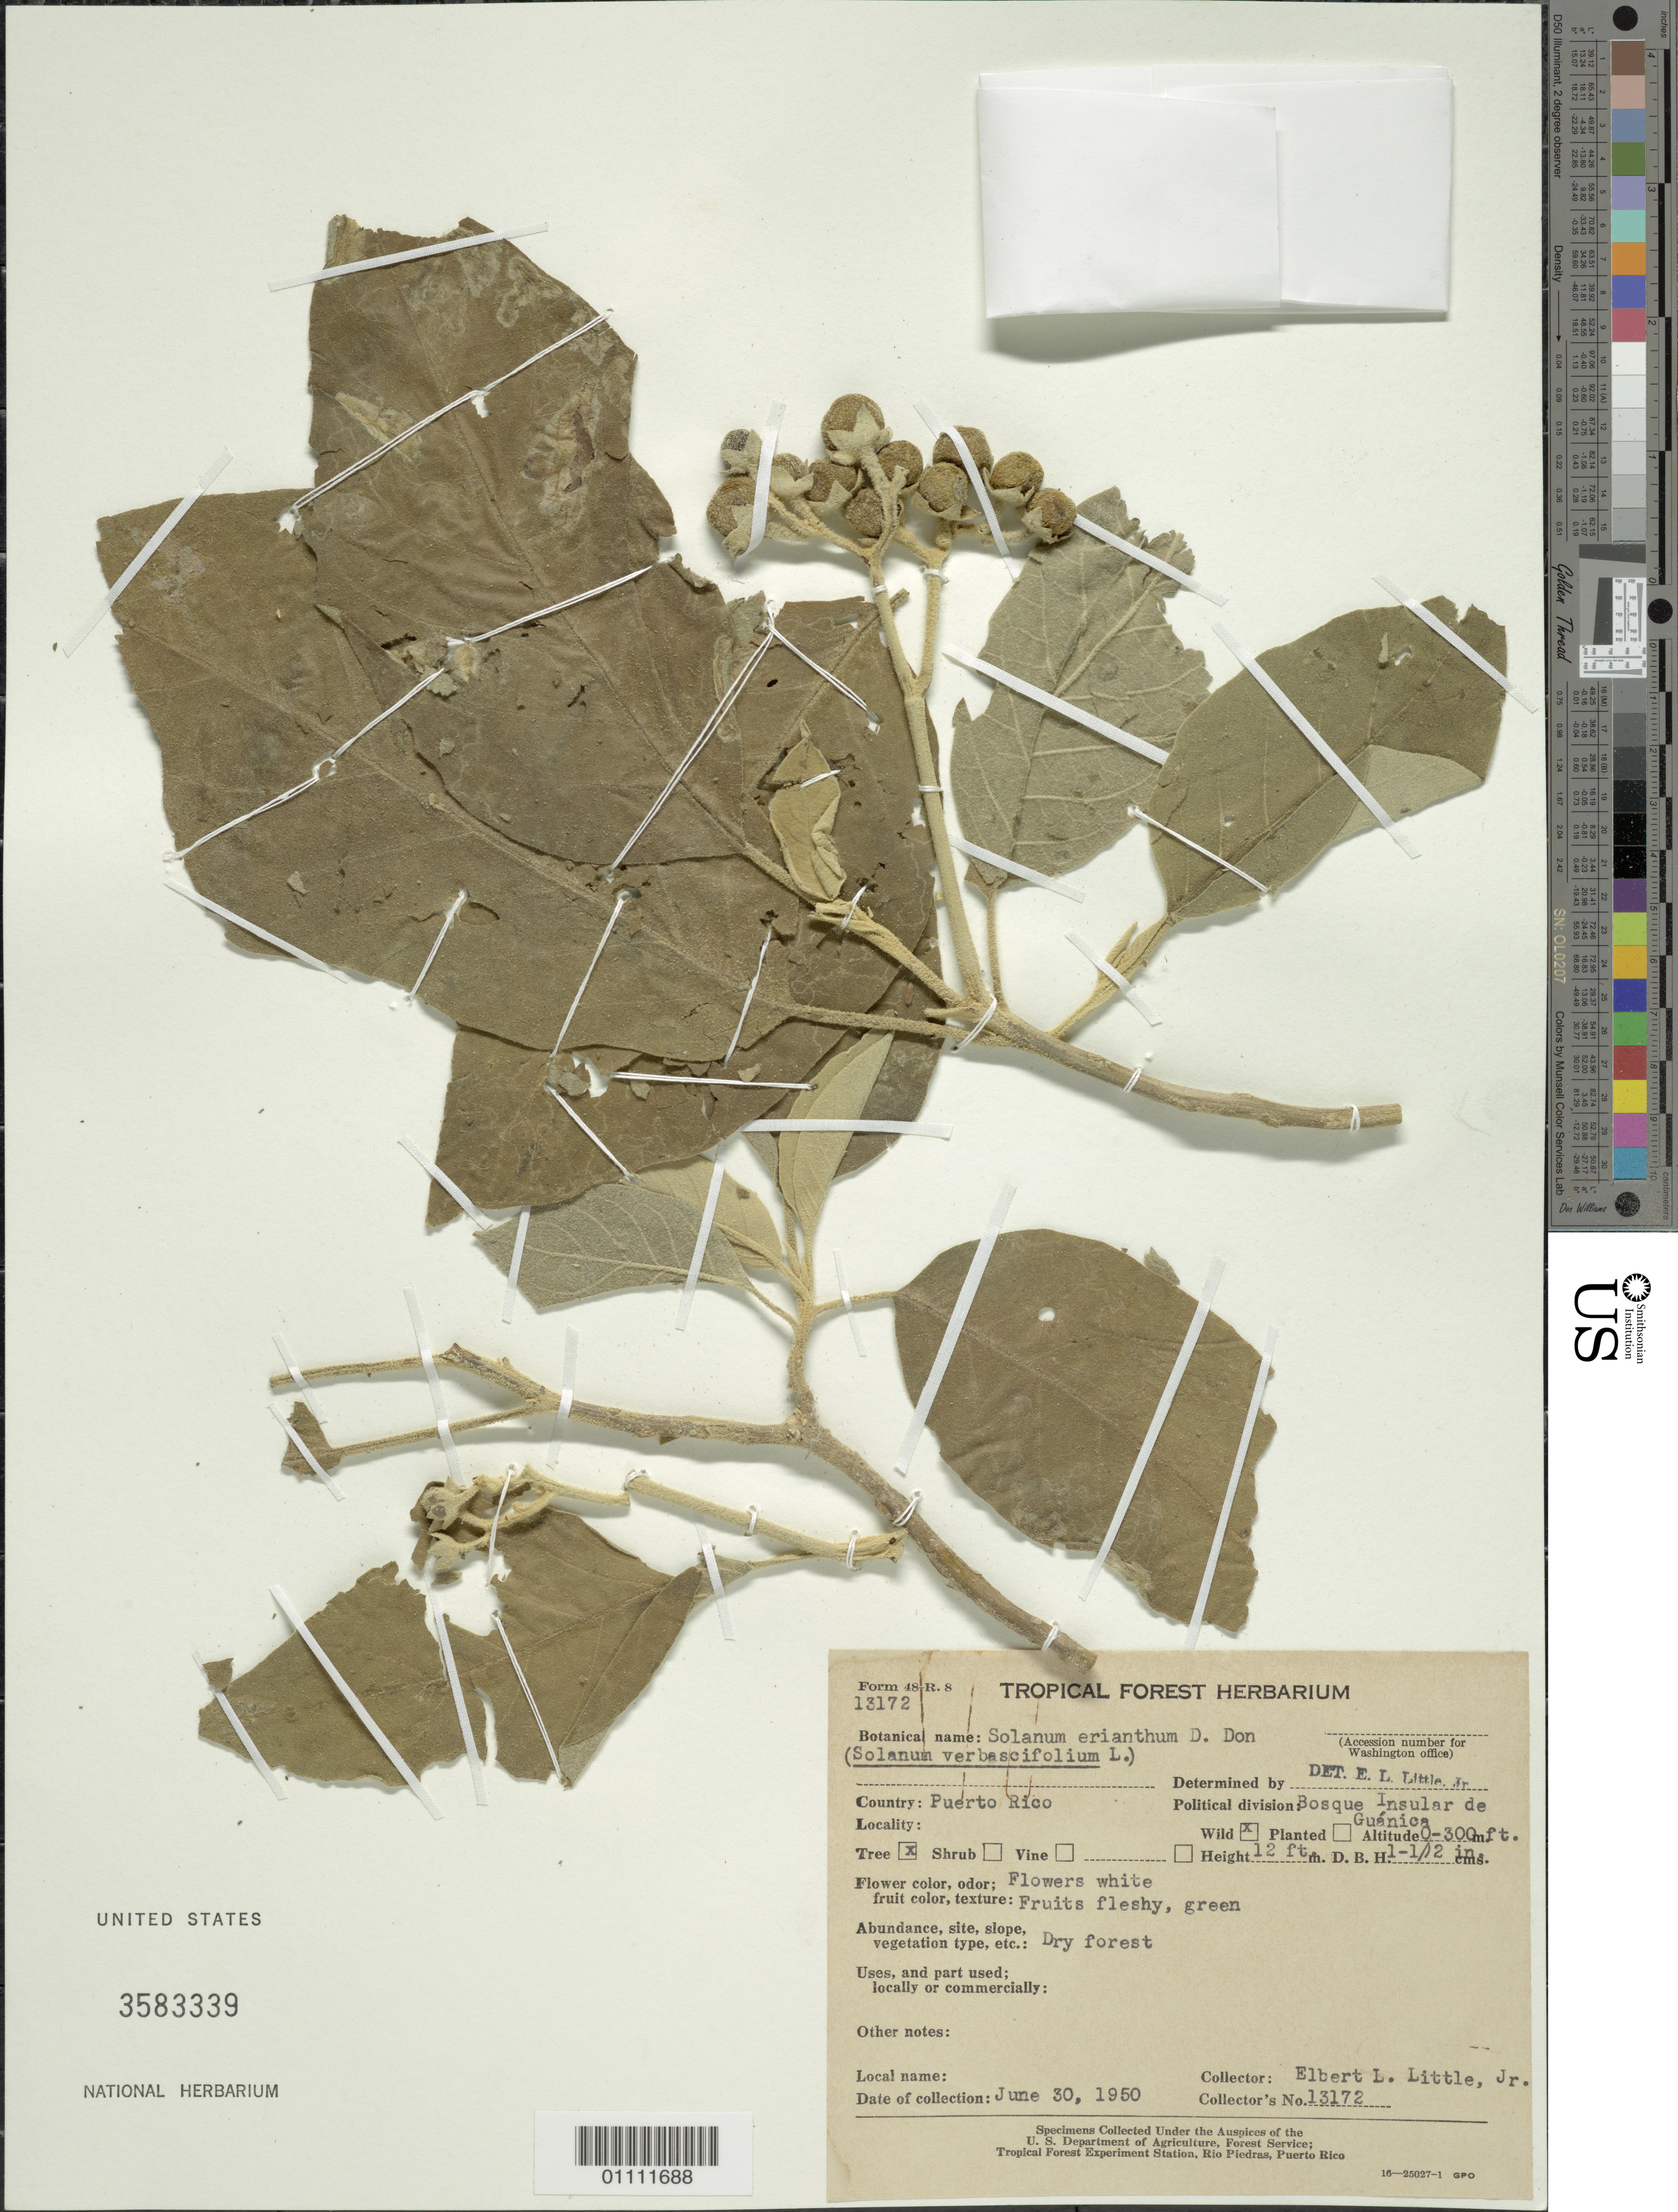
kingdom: Plantae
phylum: Tracheophyta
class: Magnoliopsida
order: Solanales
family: Solanaceae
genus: Solanum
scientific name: Solanum erianthum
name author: D. Don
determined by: Little, Elbert L., Jr., (FSSR), United States Department of Agriculture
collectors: E. L. Little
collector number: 13172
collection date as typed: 30 Jun 1950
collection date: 1950-06-30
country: Puerto Rico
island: Puerto Rico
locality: Bosque Insular de Guánica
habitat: Dry forest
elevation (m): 0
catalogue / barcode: US 3583339